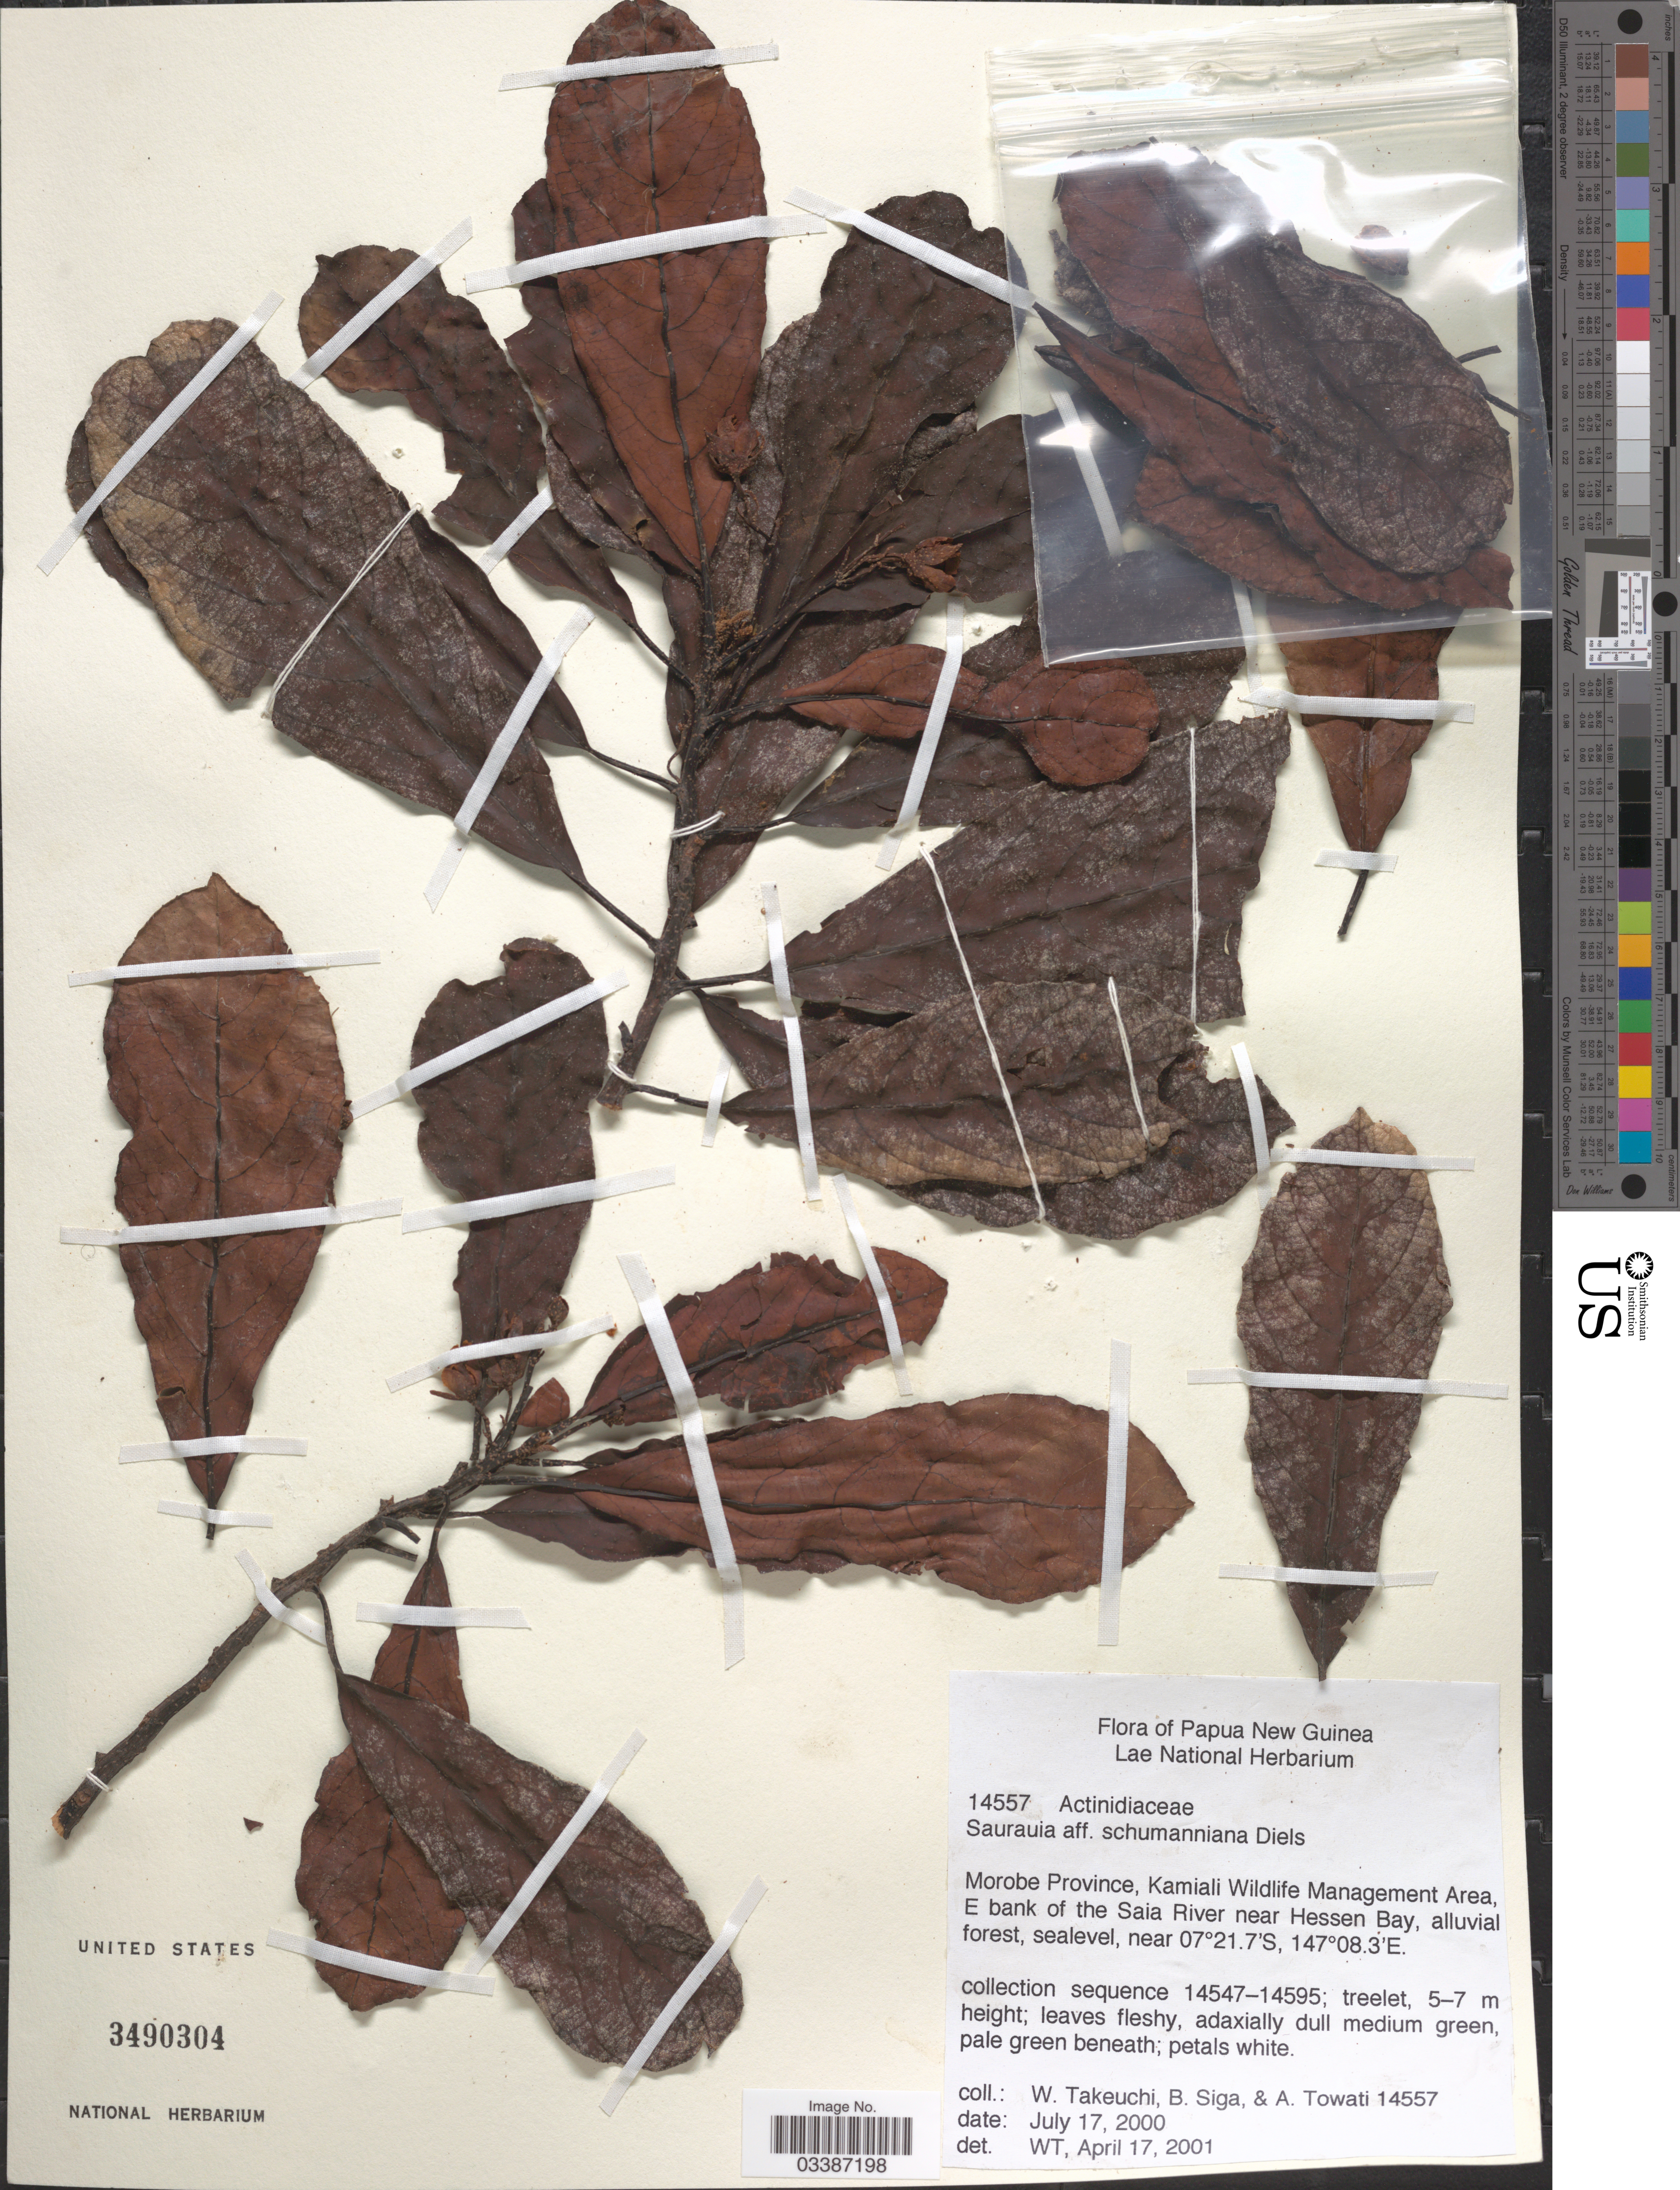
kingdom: Plantae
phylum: Tracheophyta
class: Magnoliopsida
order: Ericales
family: Actinidiaceae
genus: Saurauia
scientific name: Saurauia schumanniana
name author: Diels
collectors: W. Takeuchi, B. Siga & A. Towati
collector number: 14557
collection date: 2000-07-17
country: Papua New Guinea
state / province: Morobe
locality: Kamiali Wildlife Management Area, E bank of the Saia River near Hessen Bay, alluvial forest.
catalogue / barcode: US 3490304